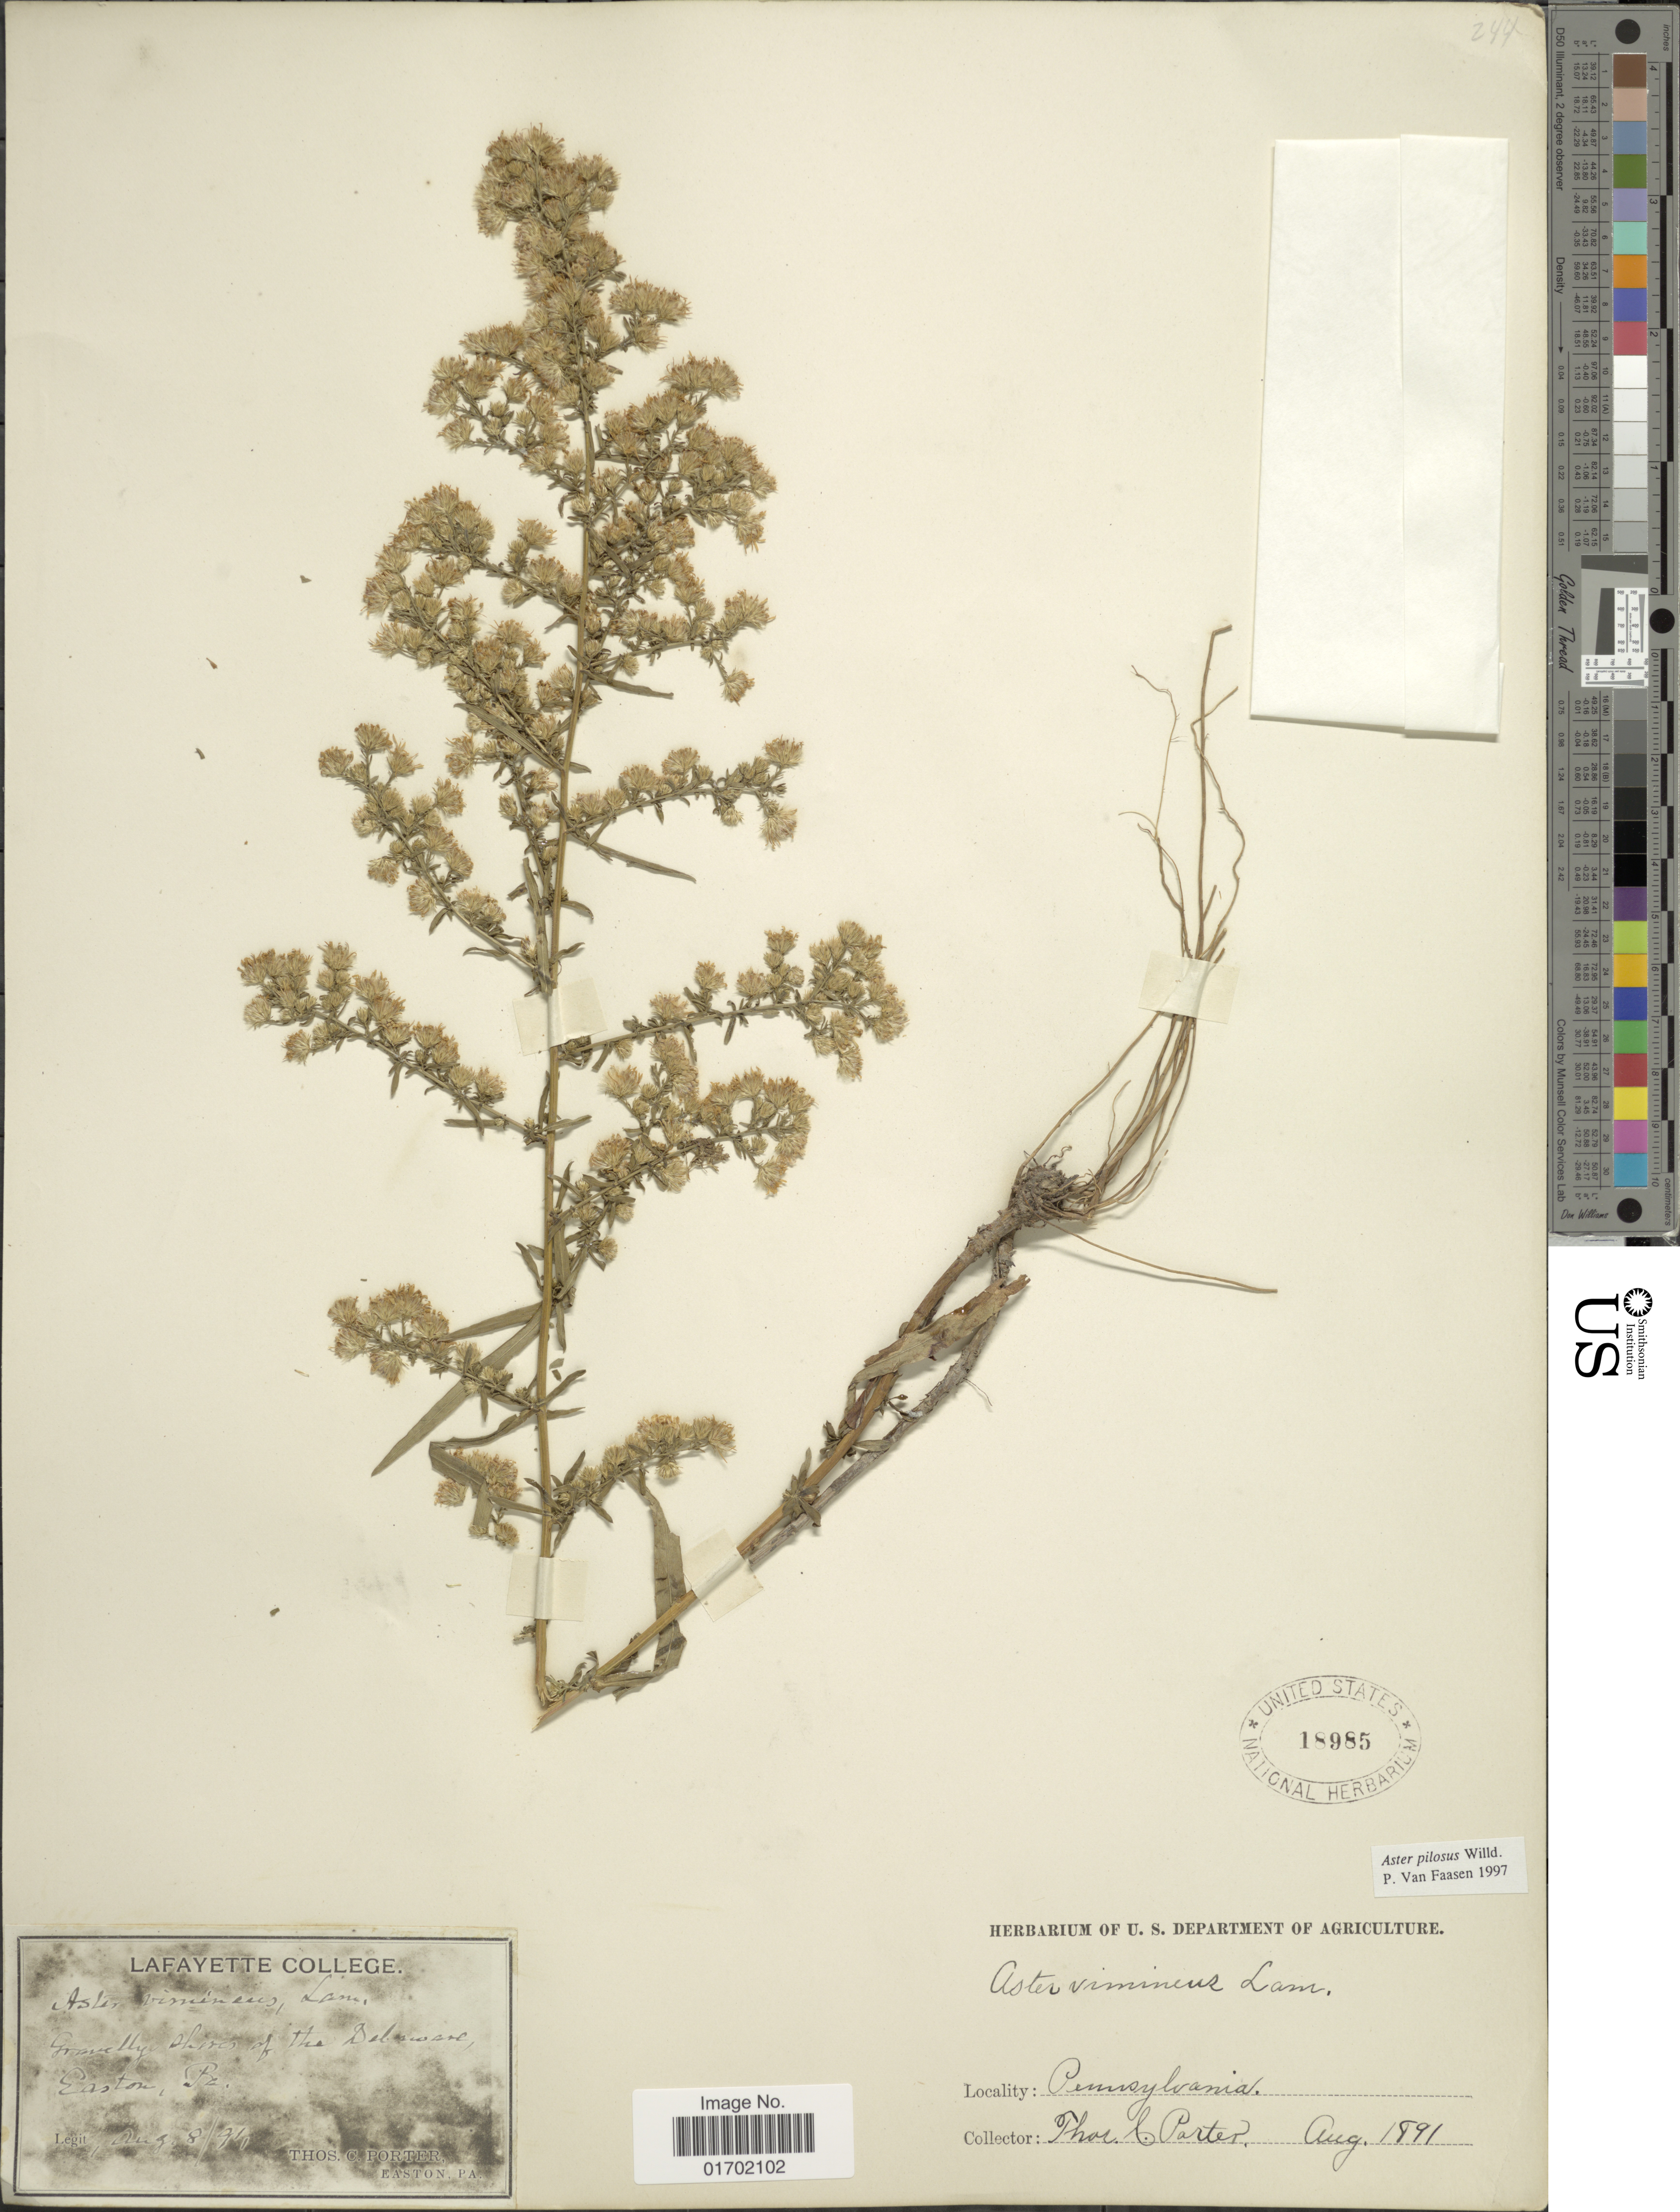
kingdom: Plantae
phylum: Tracheophyta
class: Magnoliopsida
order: Asterales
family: Asteraceae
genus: Symphyotrichum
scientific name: Symphyotrichum pilosum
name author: (Willd.) G.L. Nesom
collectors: T. C. Porter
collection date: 1891-08-08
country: United States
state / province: Pennsylvania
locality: Gravelly shores of the Delaware, Easton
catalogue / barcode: US 18985